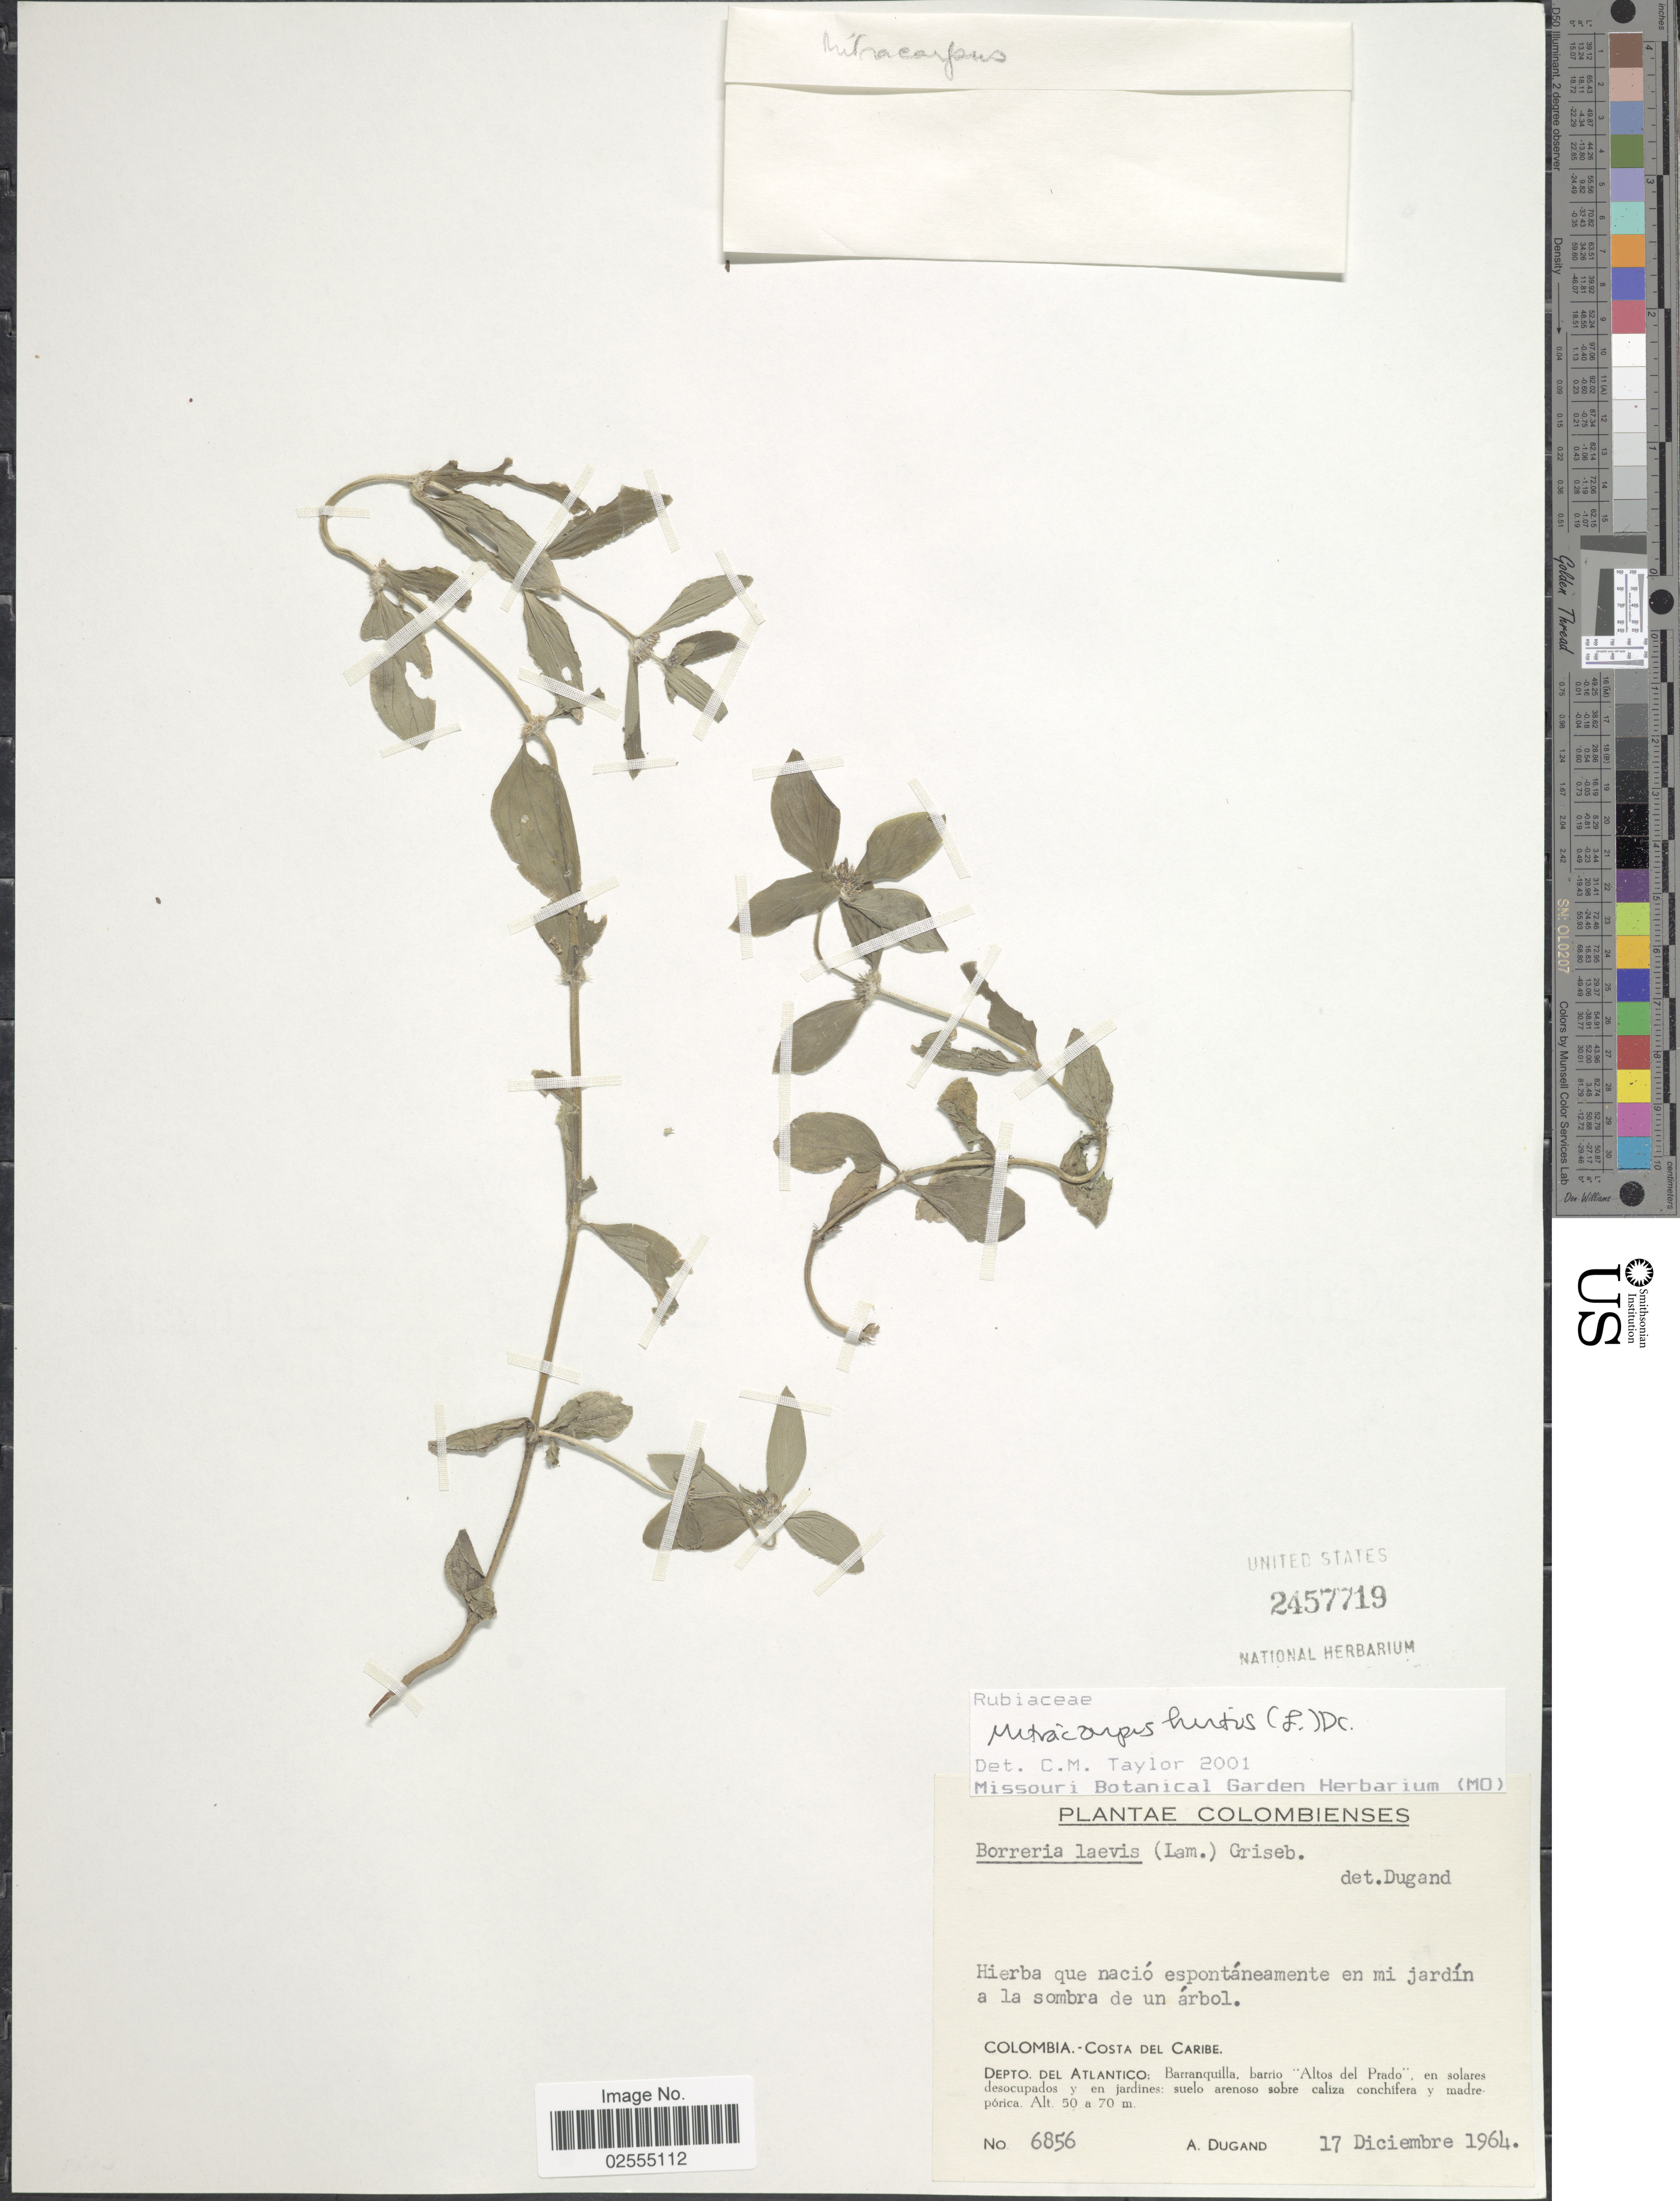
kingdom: Plantae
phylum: Tracheophyta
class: Magnoliopsida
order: Gentianales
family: Rubiaceae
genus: Mitracarpus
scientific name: Mitracarpus hirtus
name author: (L.) DC.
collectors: A. Dugand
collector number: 6856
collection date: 1964-12-17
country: Colombia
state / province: Atlántico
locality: Colombia, Costa del Caribe, Depto. del Atlantico: Barranquilla, barrio, Altos del Prado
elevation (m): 50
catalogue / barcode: US 2457719